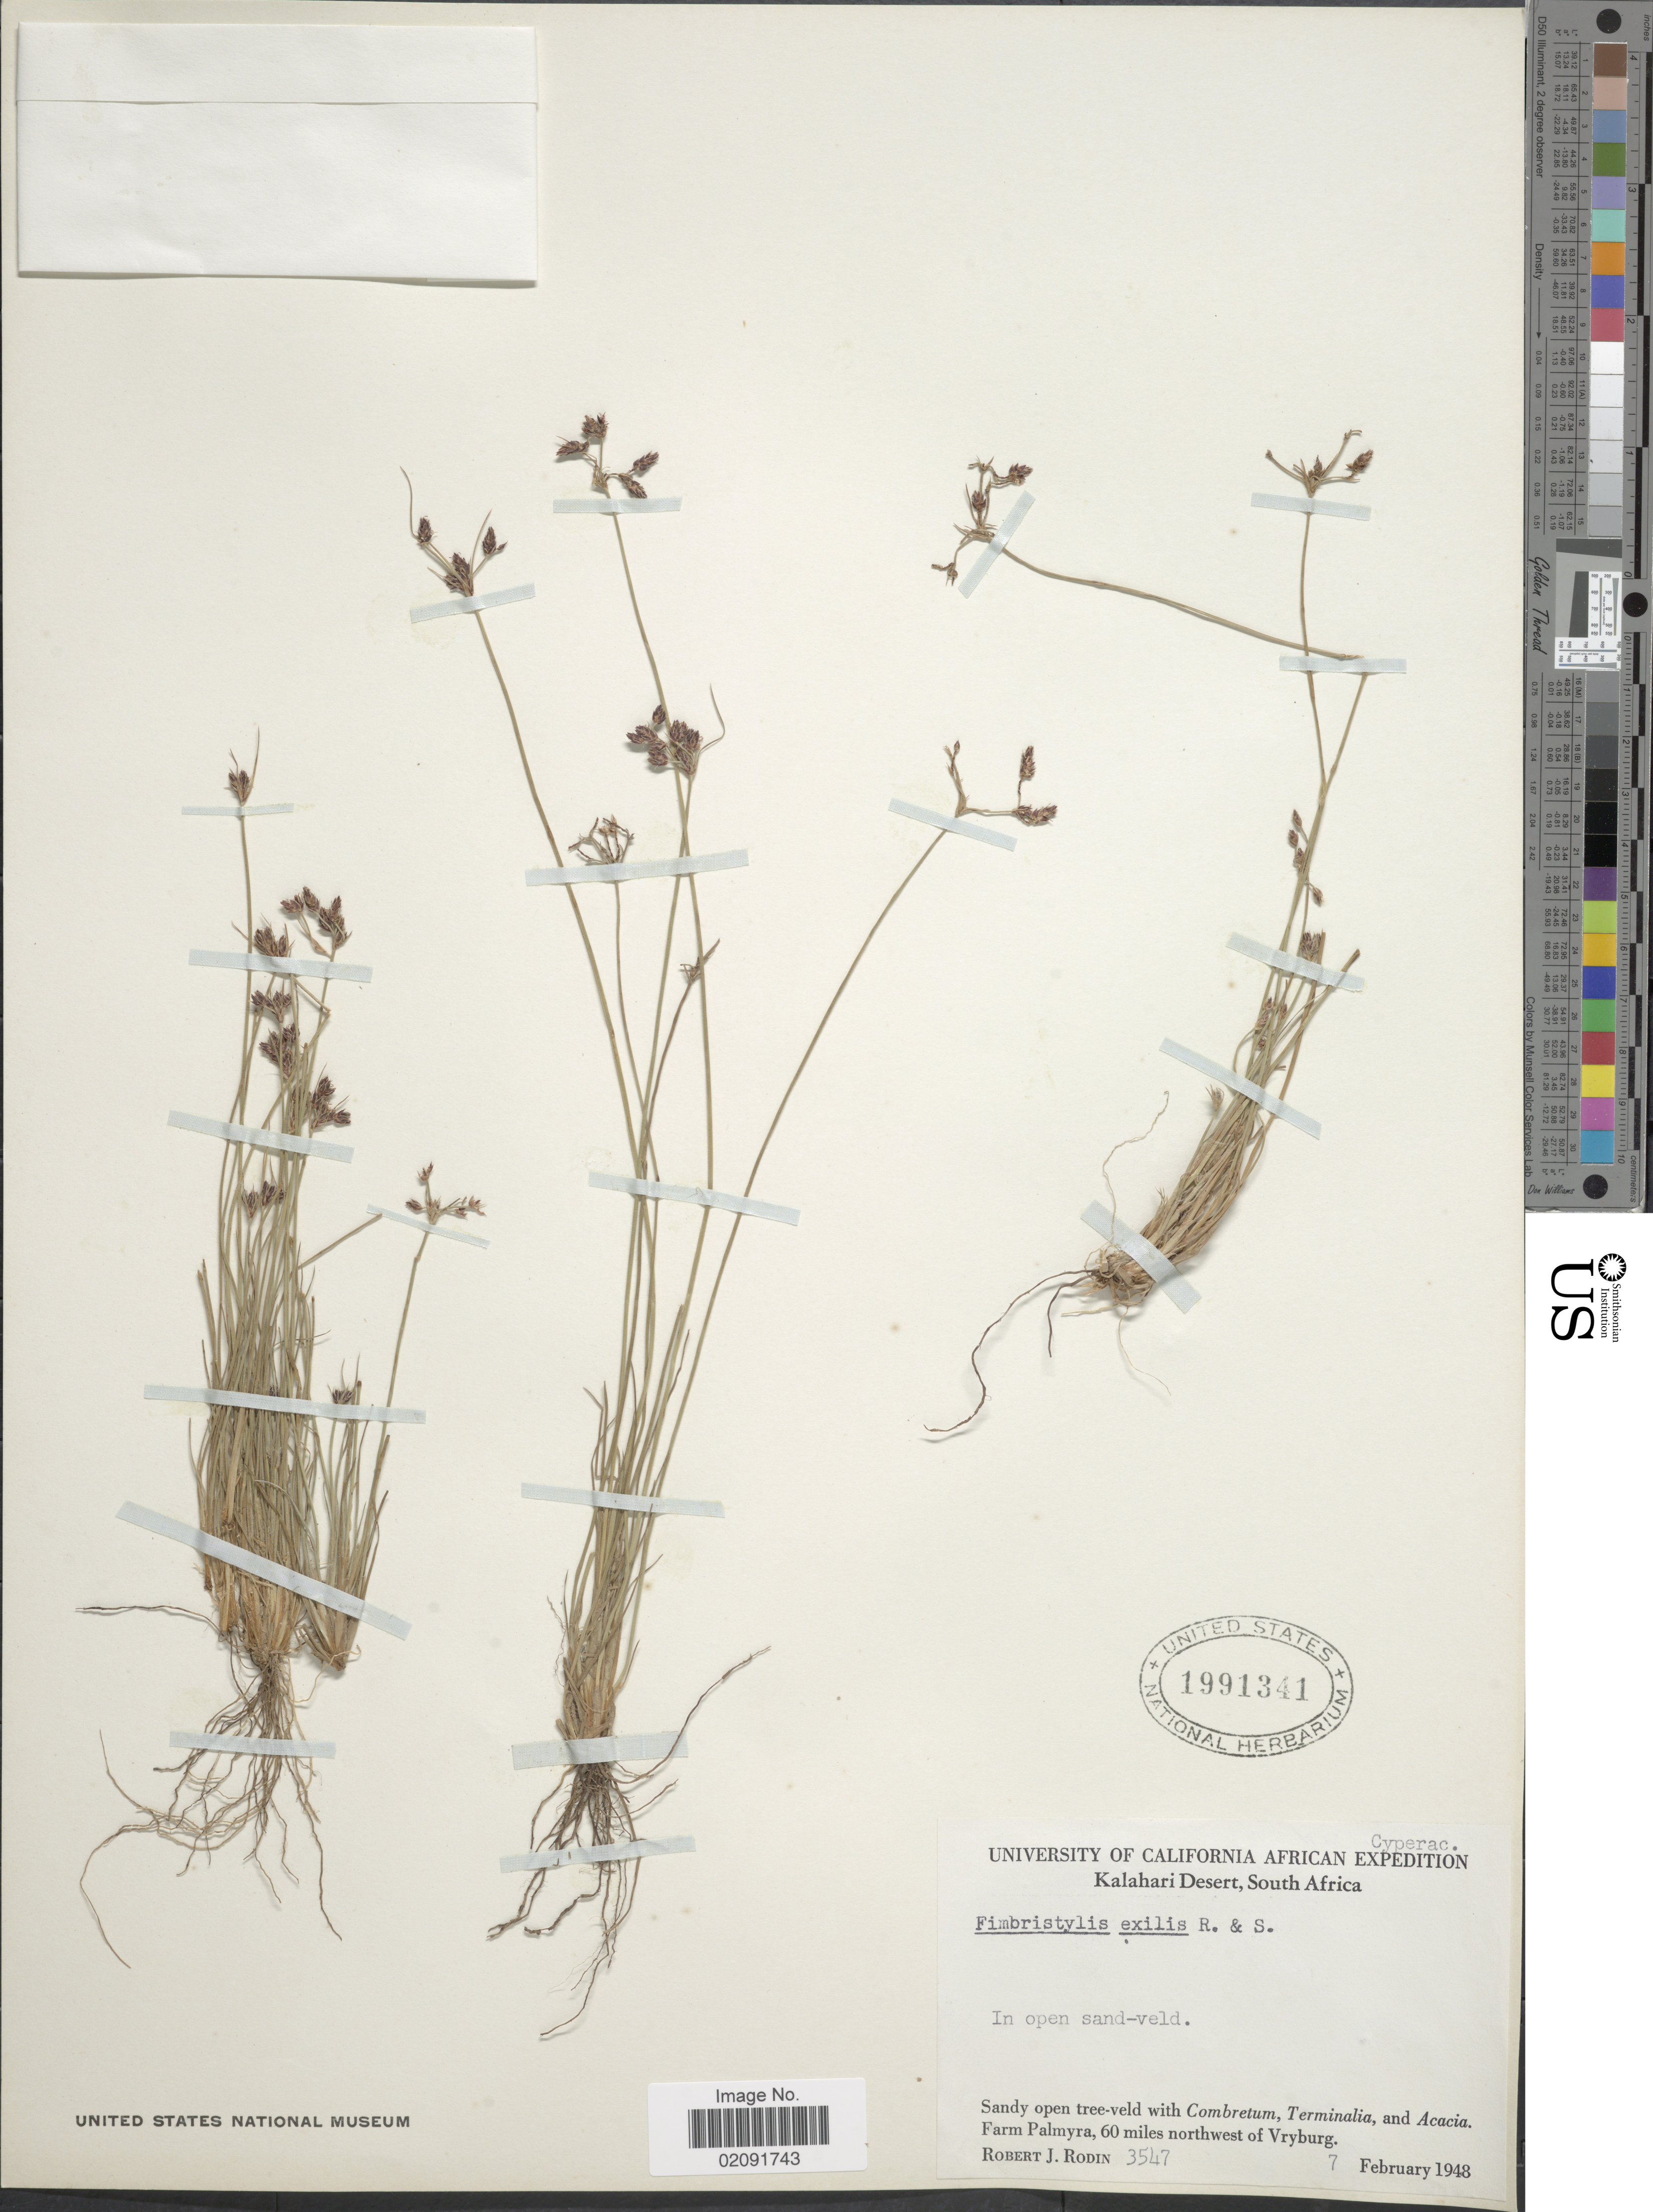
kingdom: Plantae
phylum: Tracheophyta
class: Liliopsida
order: Poales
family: Cyperaceae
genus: Bulbostylis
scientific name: Bulbostylis hispidula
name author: (Vahl) R.W. Haines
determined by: Strong, Mark T., (BOT), Smithsonian Institution - National Museum of Natural History (UNITED STATES)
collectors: R. J. Rodin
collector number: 3547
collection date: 1948-02-07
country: South Africa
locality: Kalahari Desert. Farm Palmyra, about 60 miles northwest of Vryberg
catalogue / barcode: US 1991341